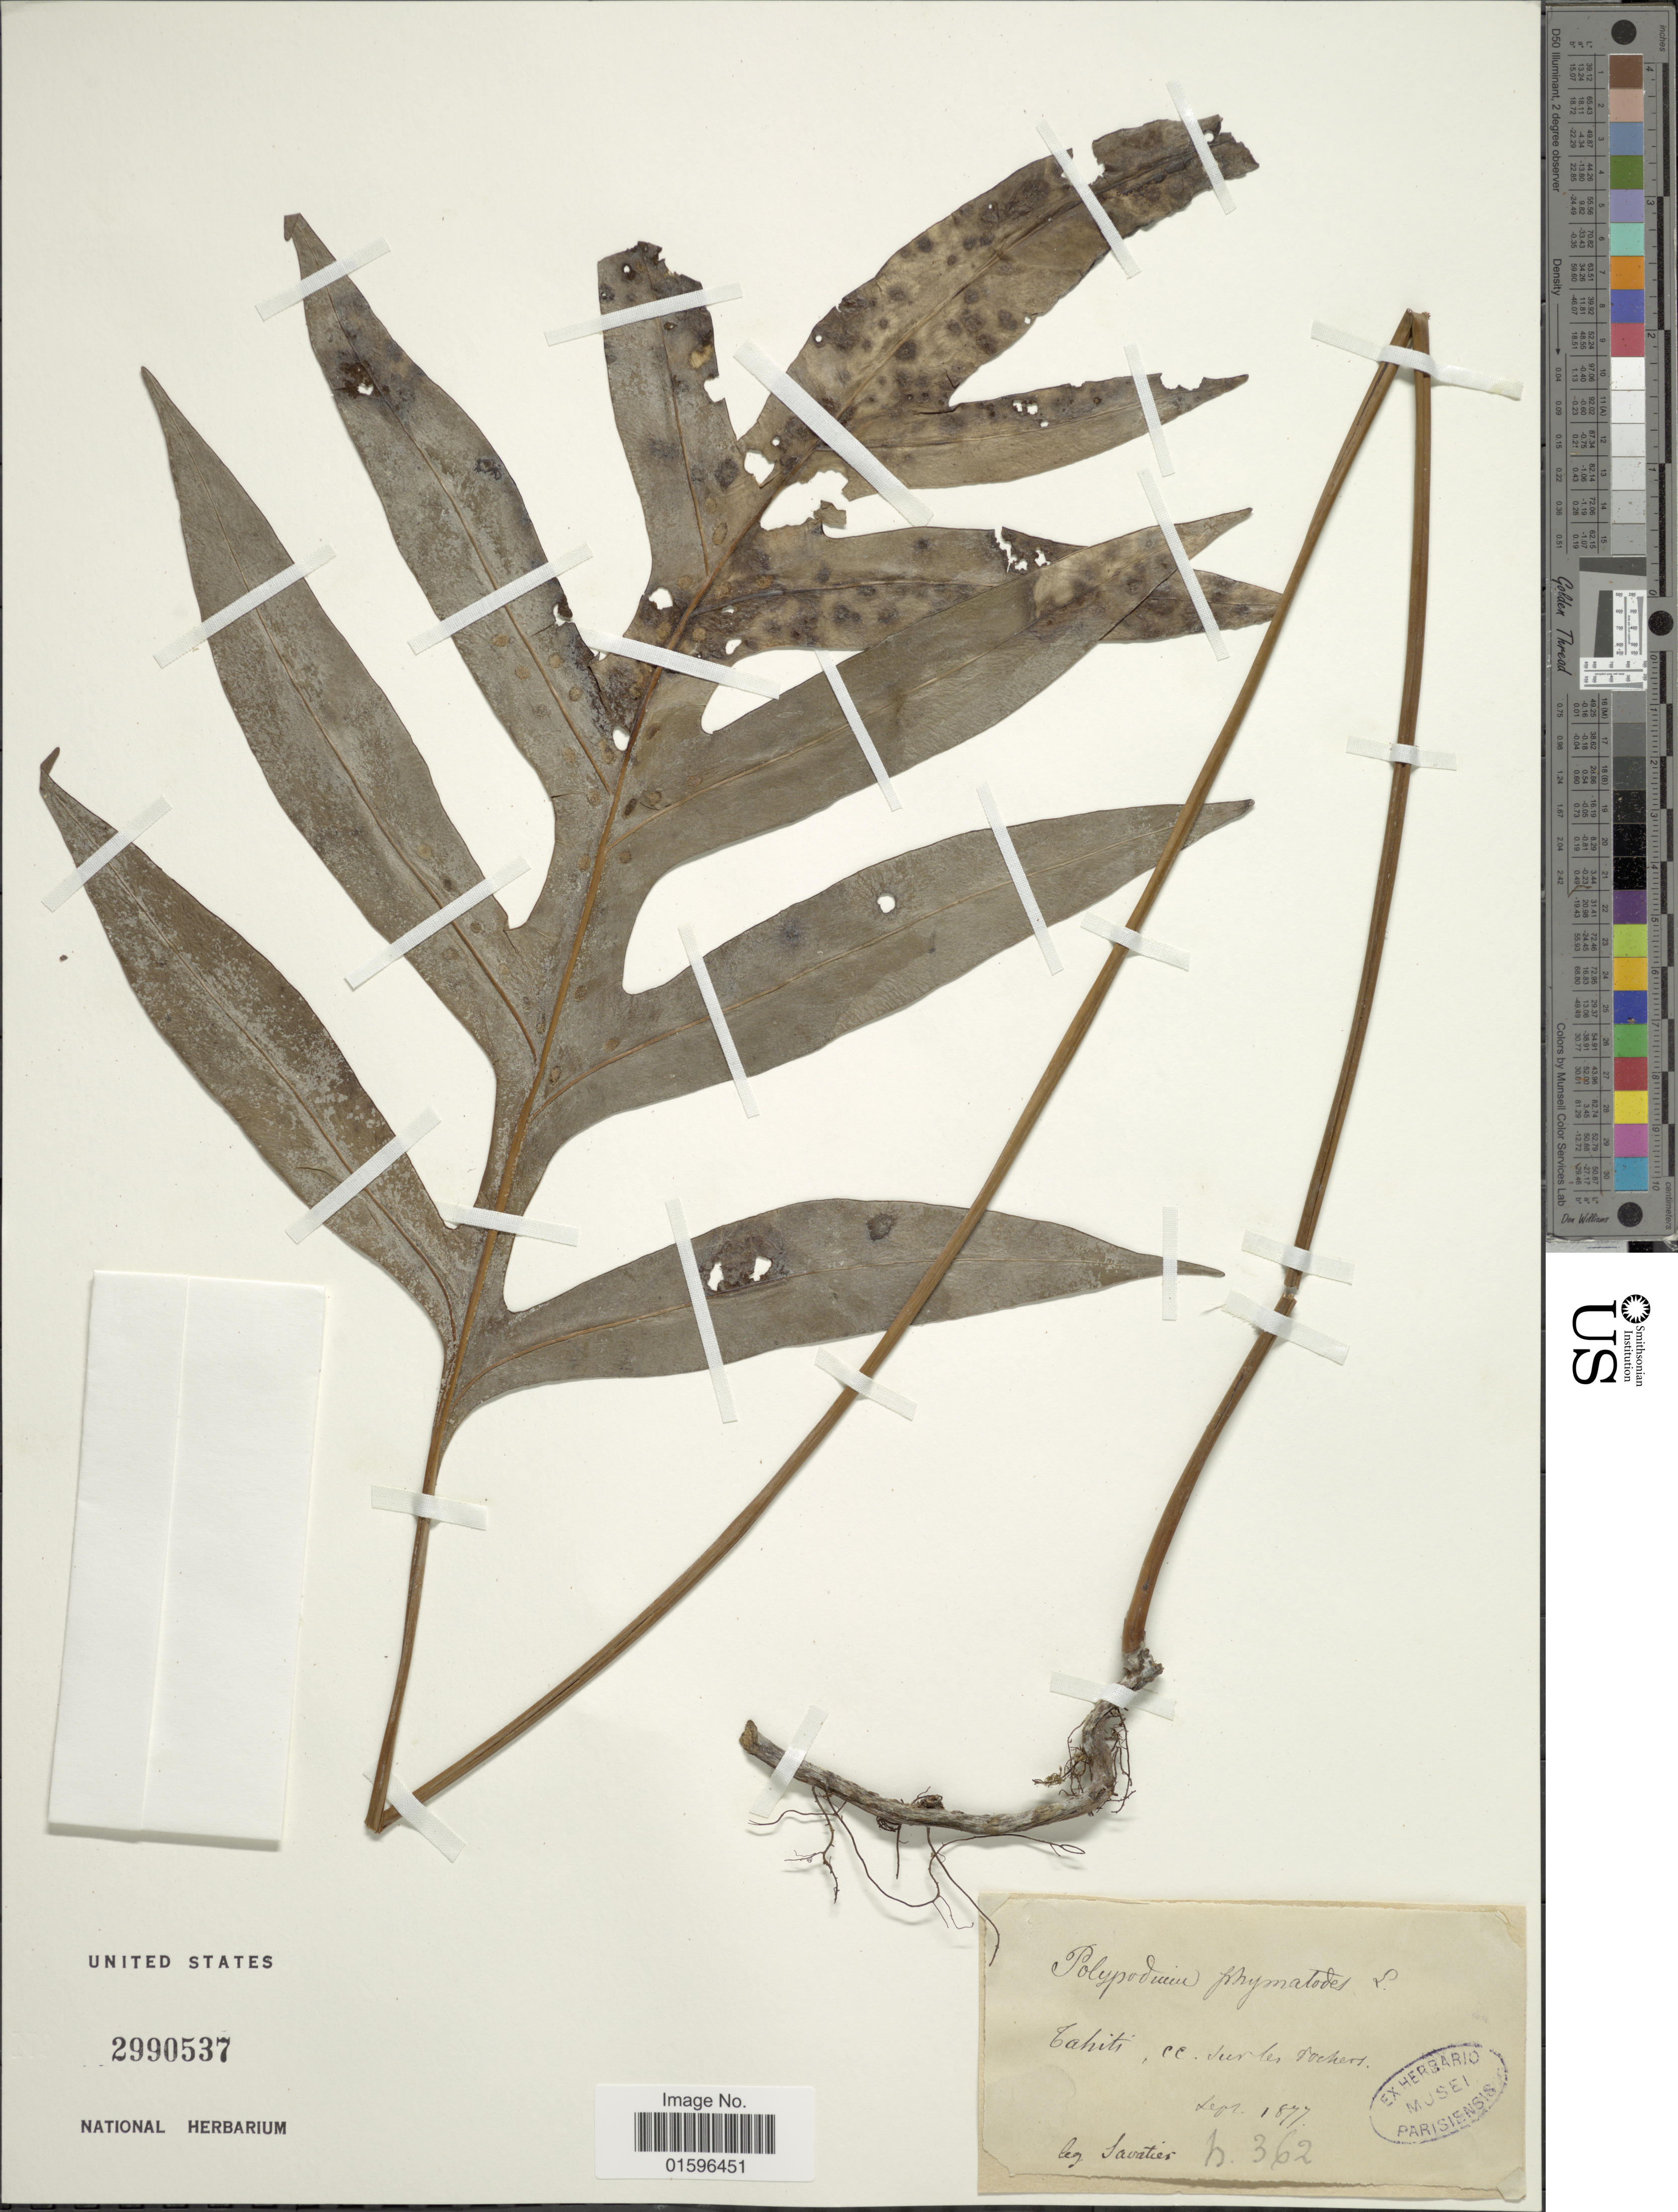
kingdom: Plantae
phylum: Tracheophyta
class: Polypodiopsida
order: Polypodiales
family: Polypodiaceae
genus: Polypodium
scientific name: Polypodium scolopendria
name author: Burm. f.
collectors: Savatier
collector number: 362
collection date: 1877-02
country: French Polynesia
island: Tahiti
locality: Tahiti, cc. jurles rockers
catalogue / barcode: US 2990537